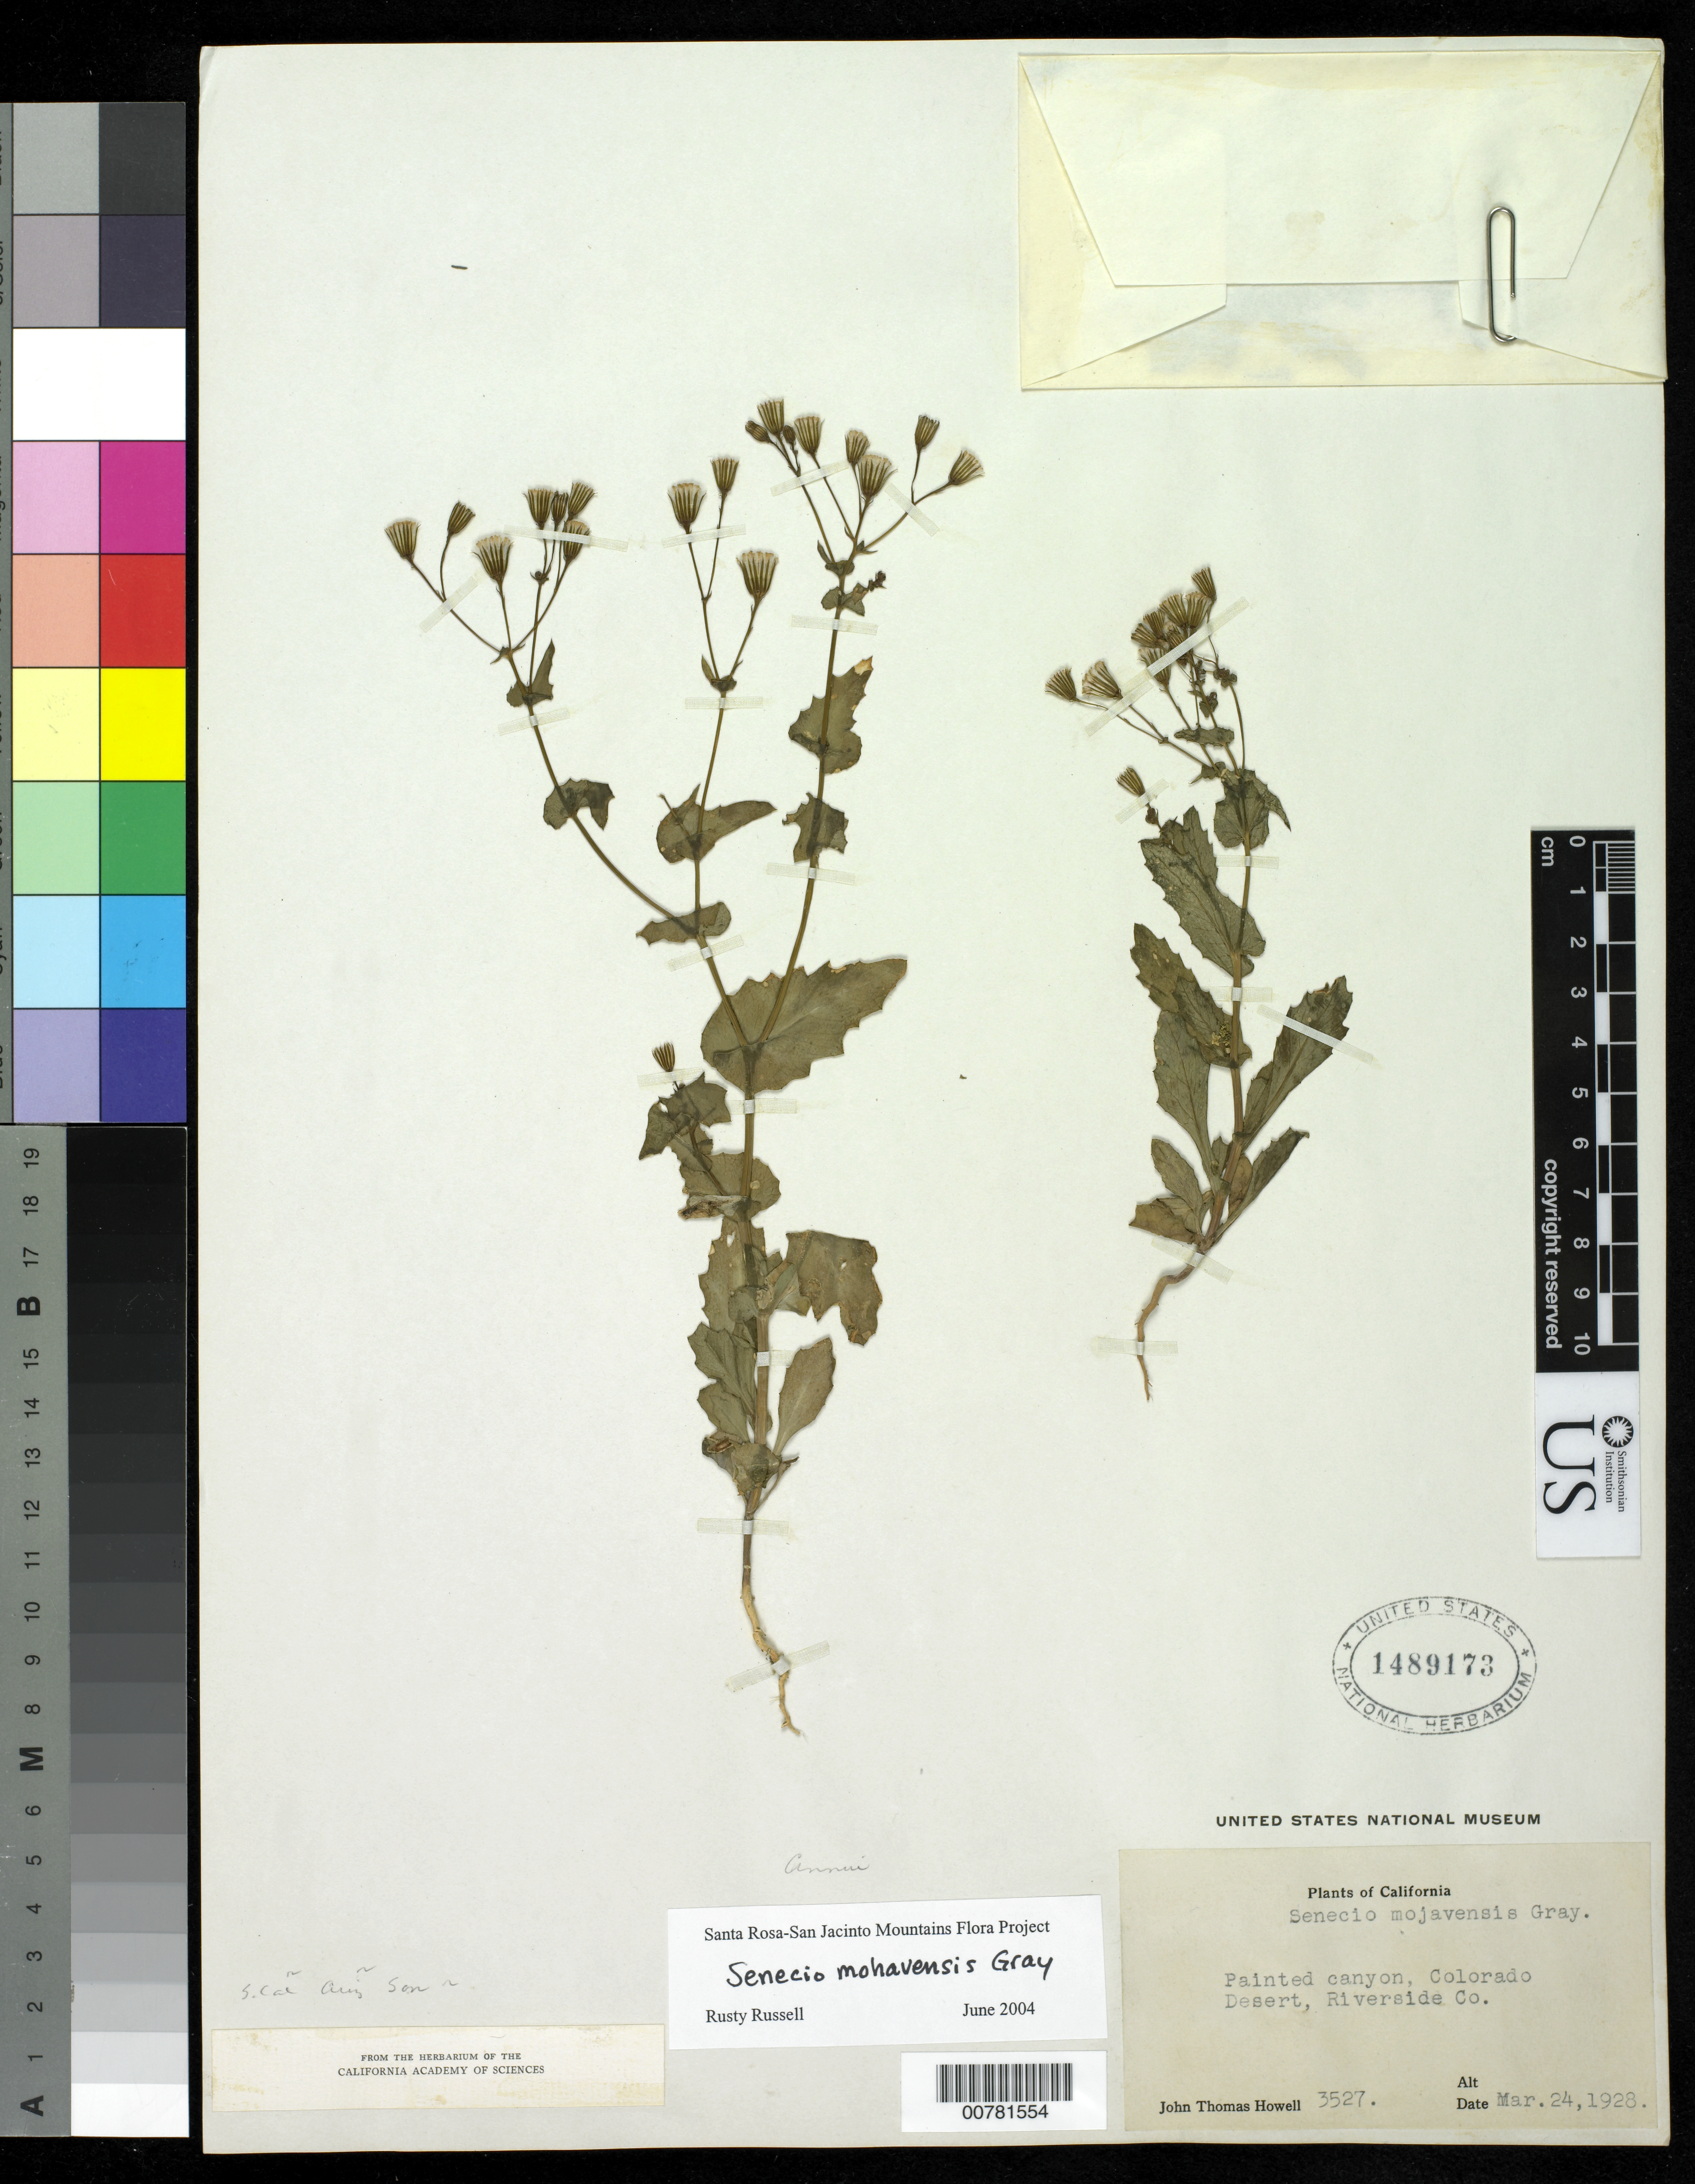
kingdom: Plantae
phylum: Tracheophyta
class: Magnoliopsida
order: Asterales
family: Asteraceae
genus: Senecio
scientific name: Senecio mohavensis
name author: A. Gray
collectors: J. T. Howell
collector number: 3527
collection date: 1928-03-24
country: United States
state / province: California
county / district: Riverside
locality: California. Painted canyon, Colorado Desert, Riverside Co.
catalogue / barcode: US 1489173